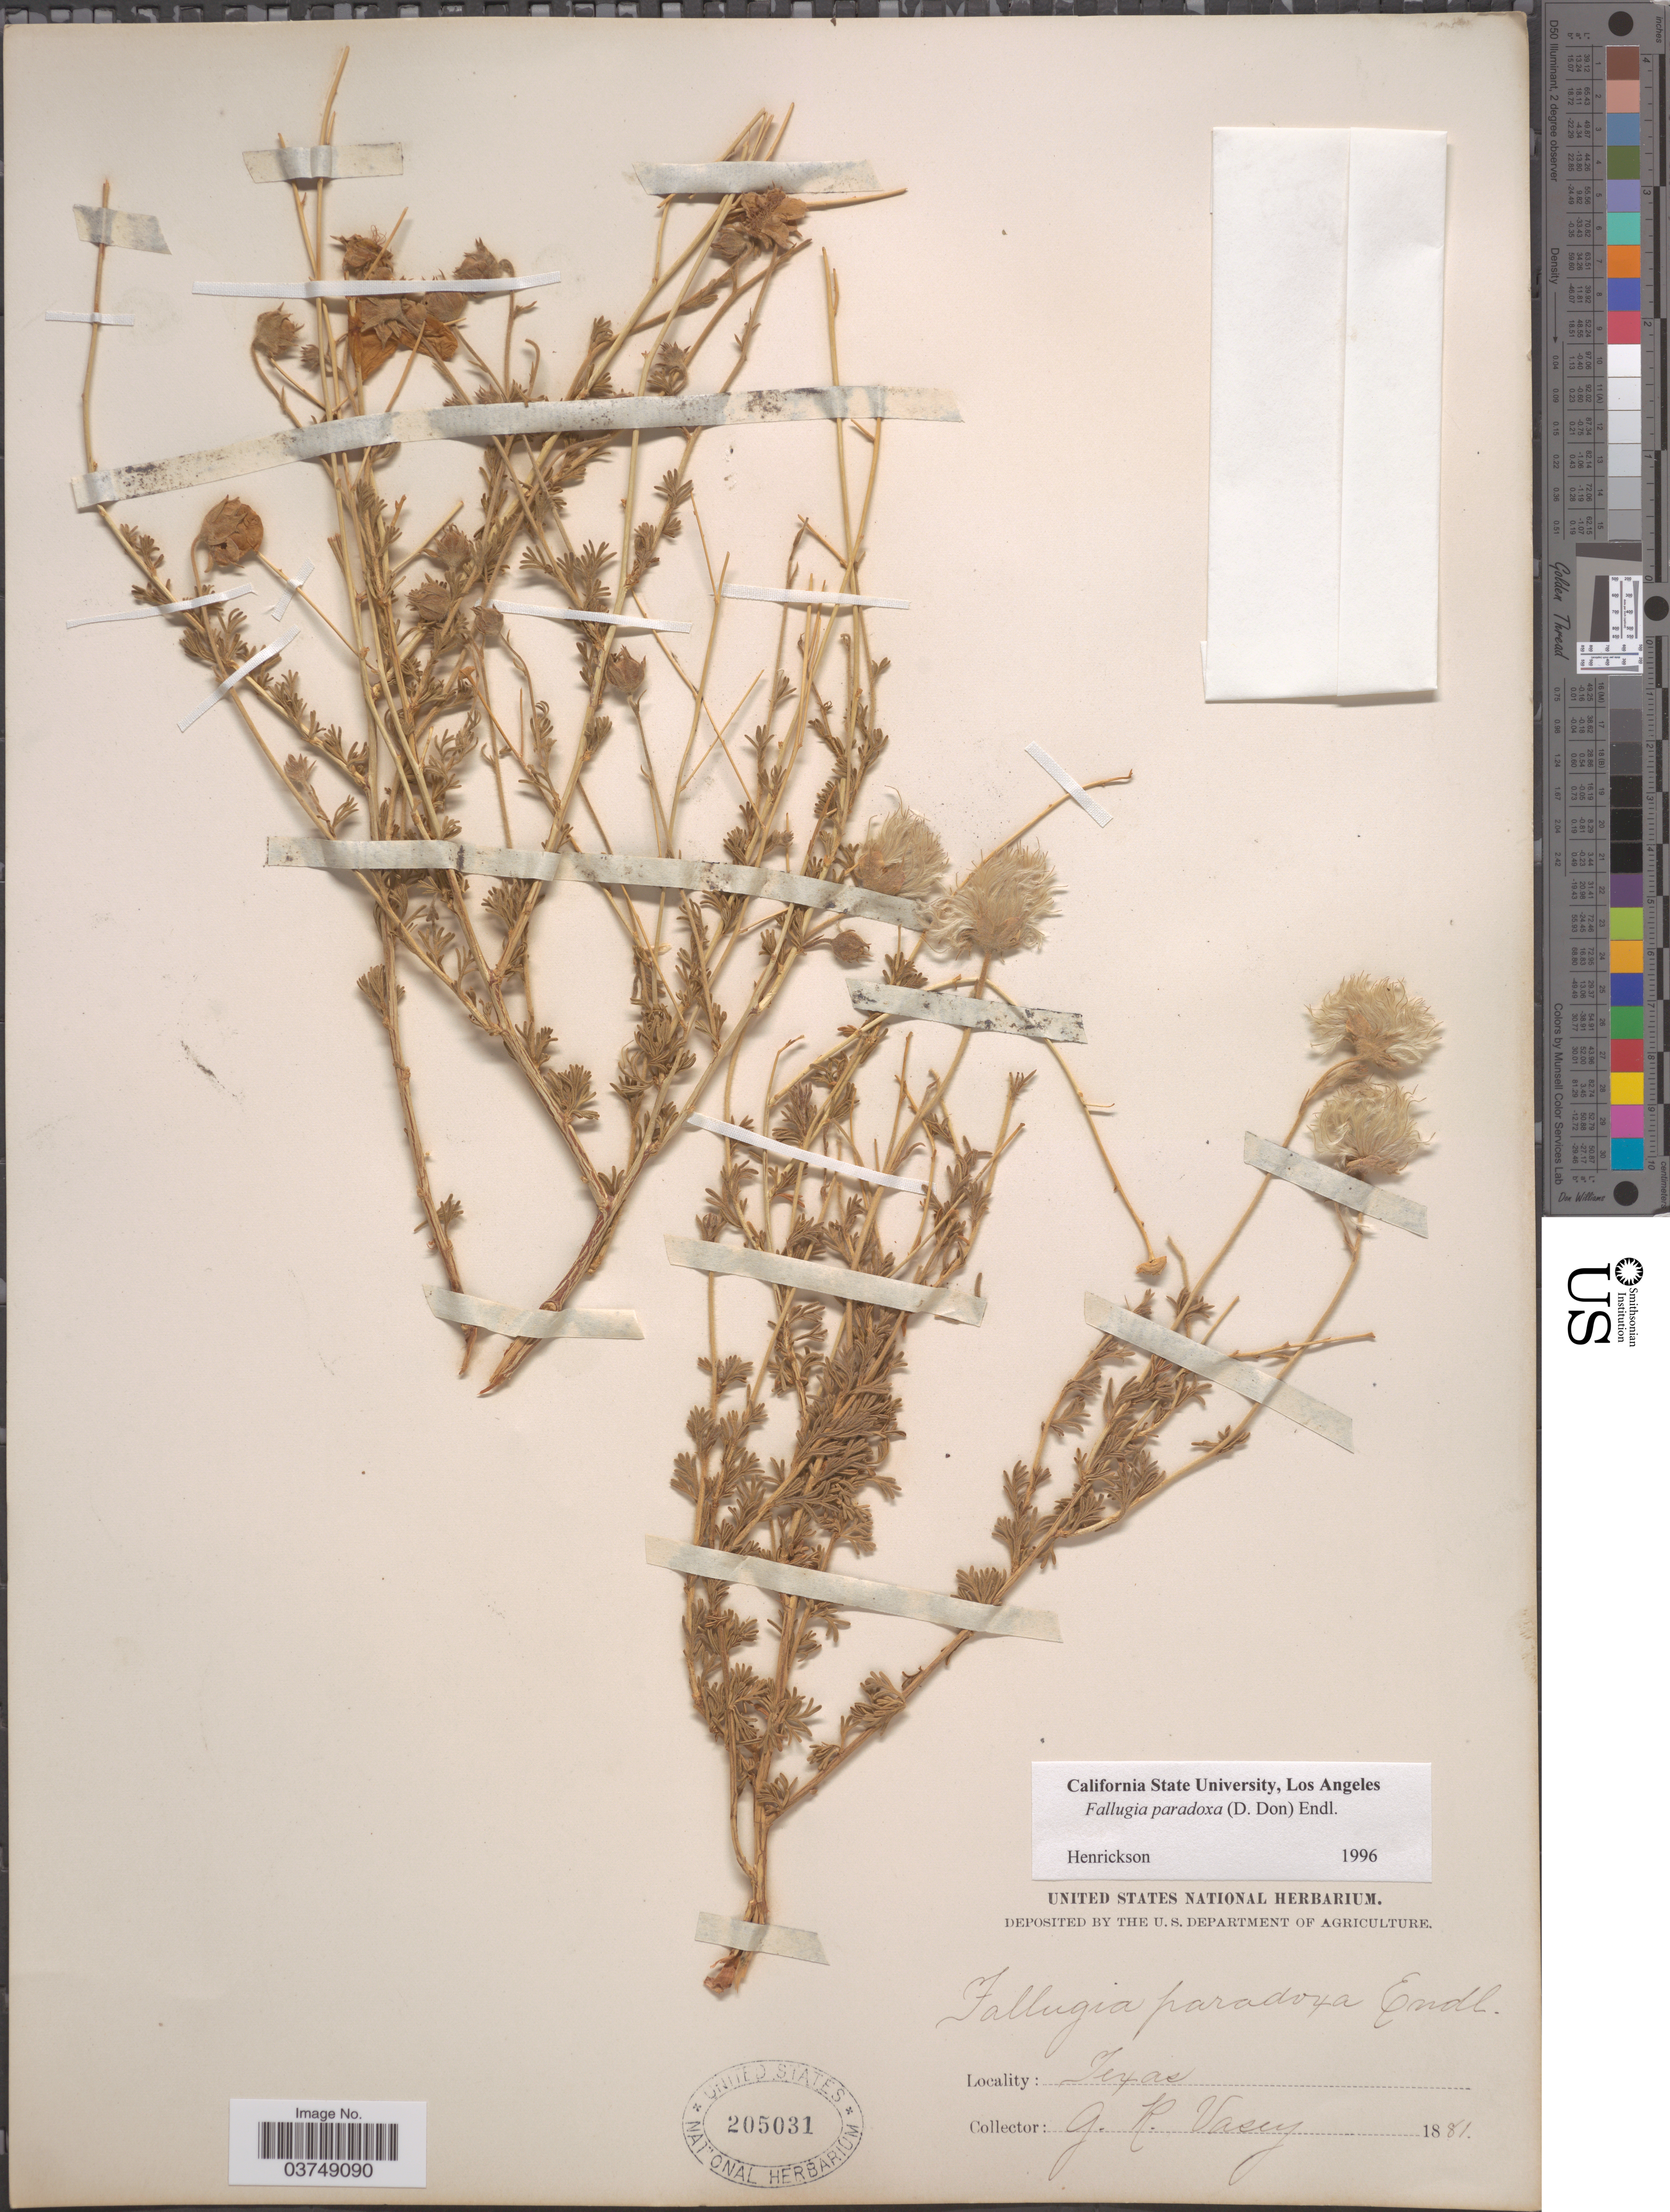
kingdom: Plantae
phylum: Tracheophyta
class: Magnoliopsida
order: Rosales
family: Rosaceae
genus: Fallugia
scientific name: Fallugia paradoxa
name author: (D. Don ex Tilloch & T. Taylor) Endl. ex Torr.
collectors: G. R. Vasey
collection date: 1881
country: United States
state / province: Texas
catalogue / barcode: US 205031